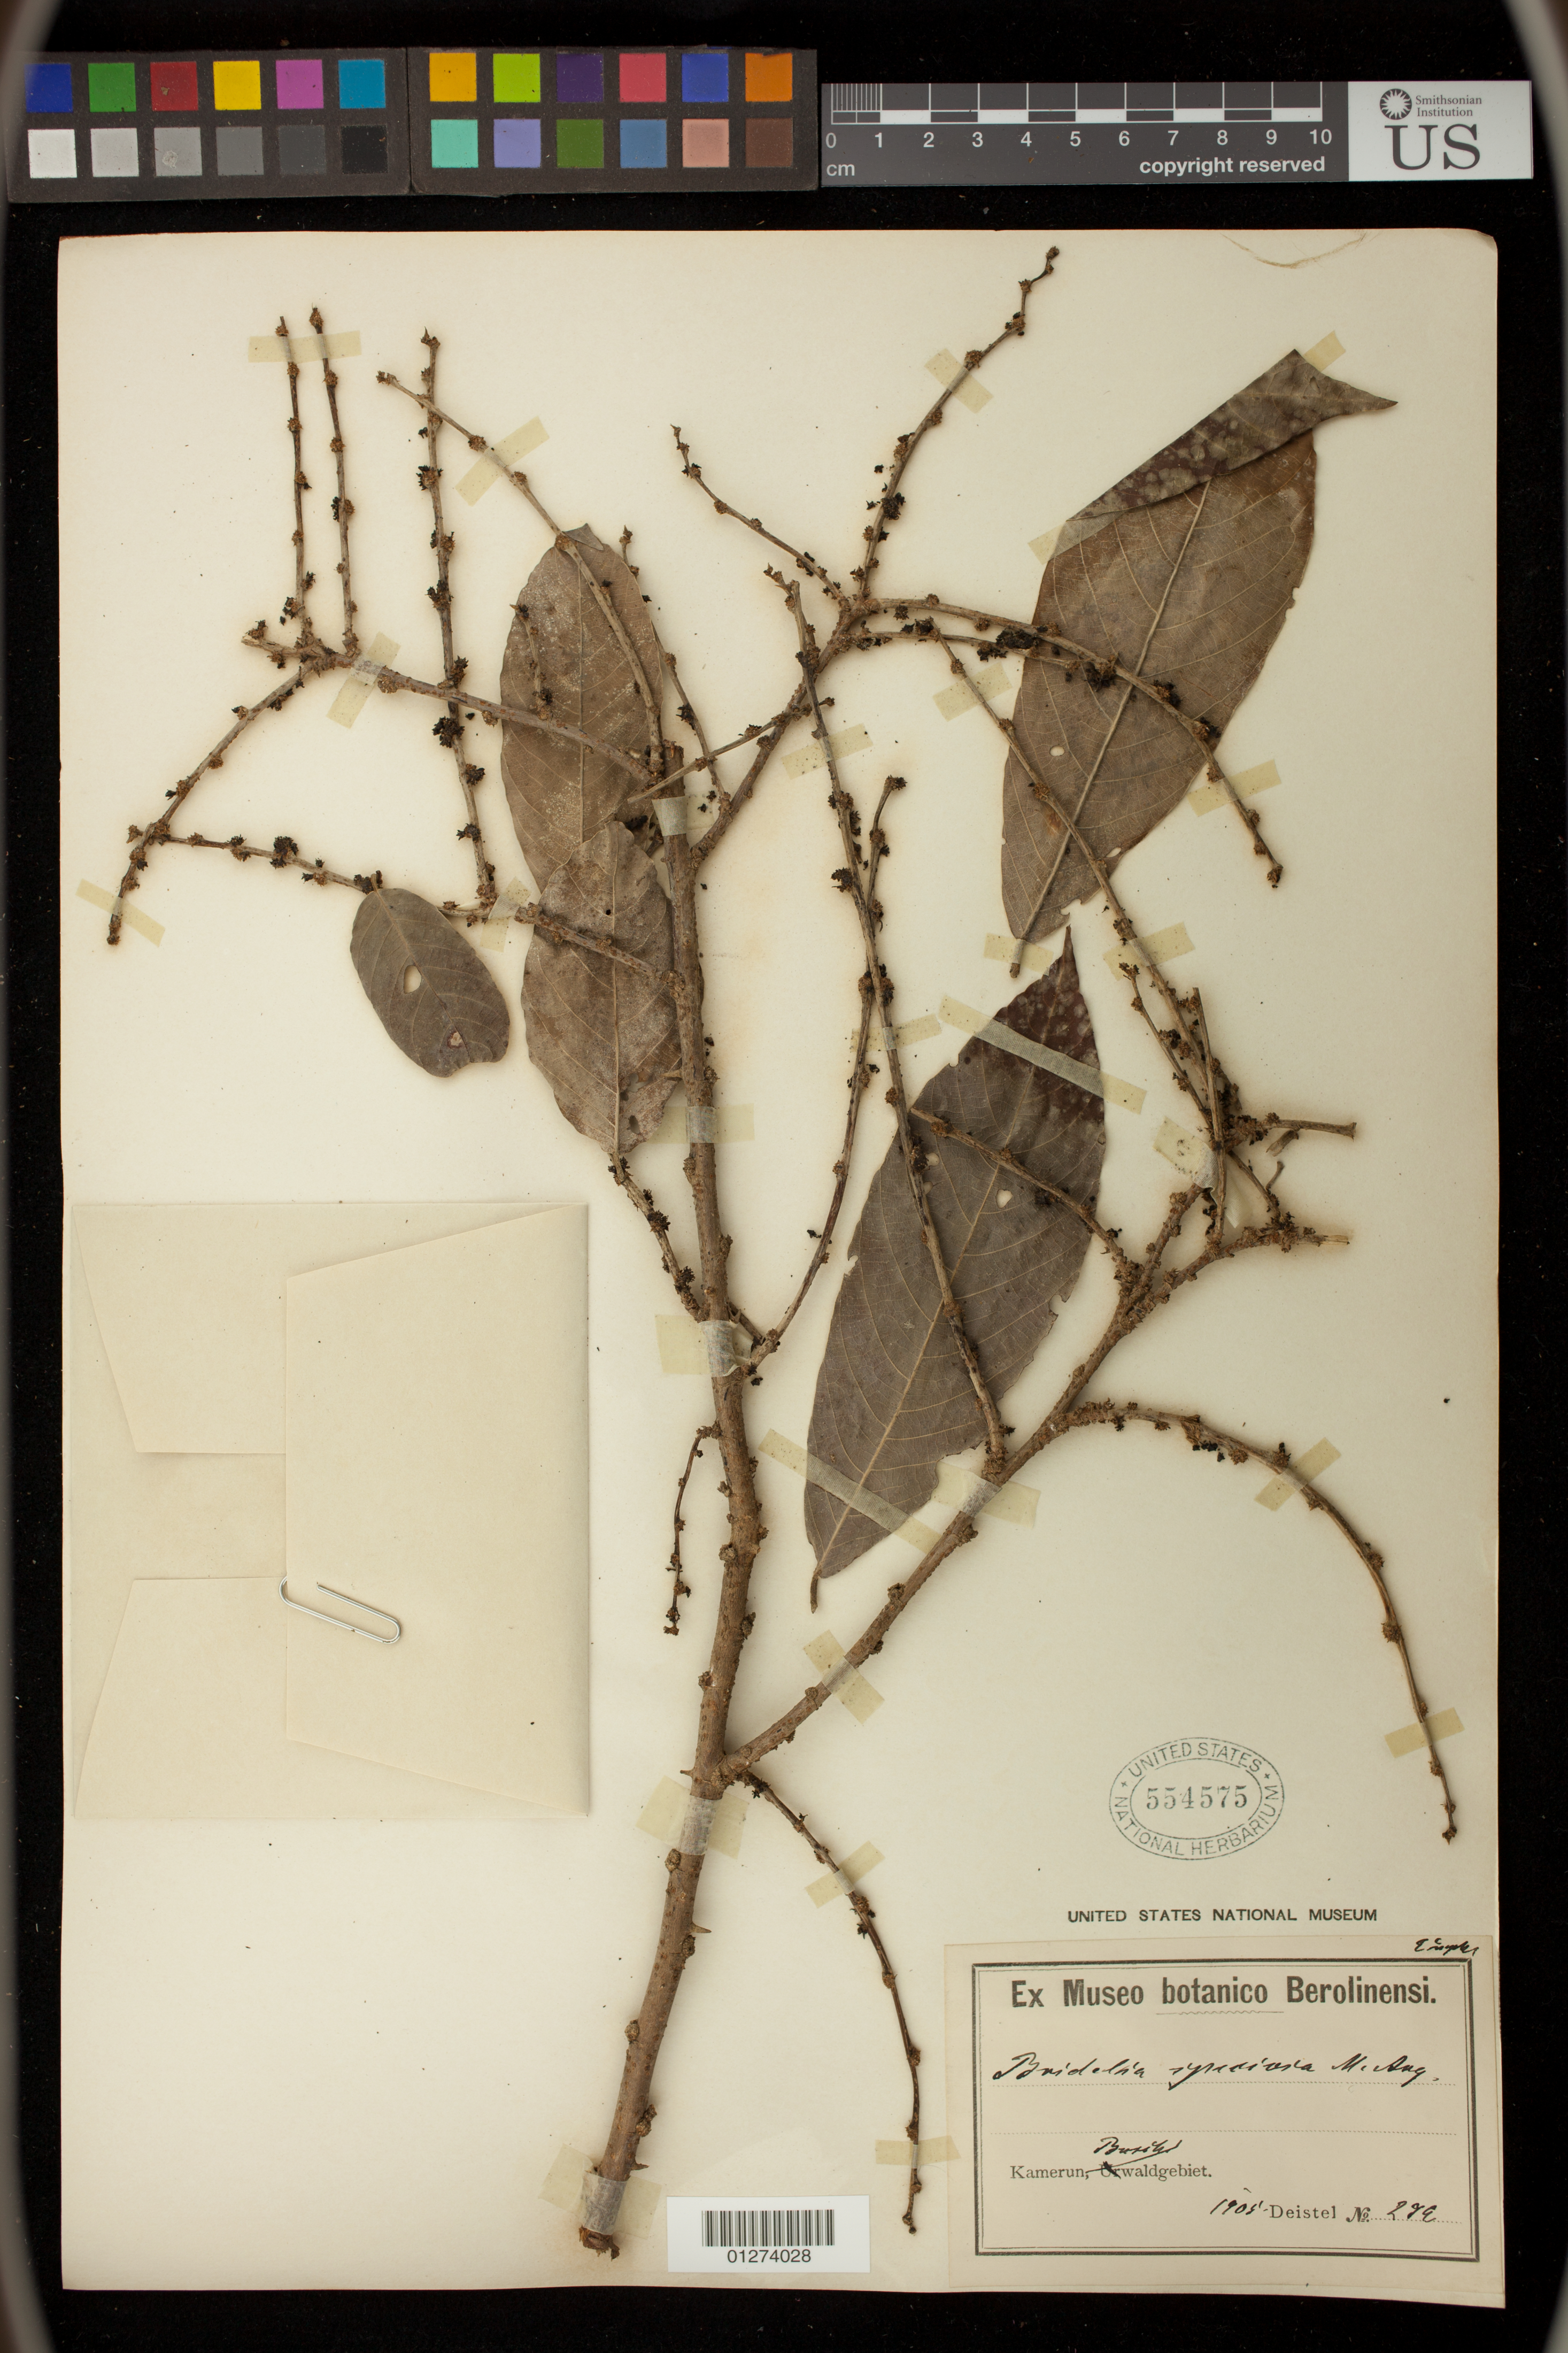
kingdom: Plantae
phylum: Tracheophyta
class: Magnoliopsida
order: Malpighiales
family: Phyllanthaceae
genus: Bridelia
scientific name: Bridelia speciosa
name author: Müll. Arg.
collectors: -. Deistel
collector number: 279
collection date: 1905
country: Cameroon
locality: Kamerun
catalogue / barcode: US 554575